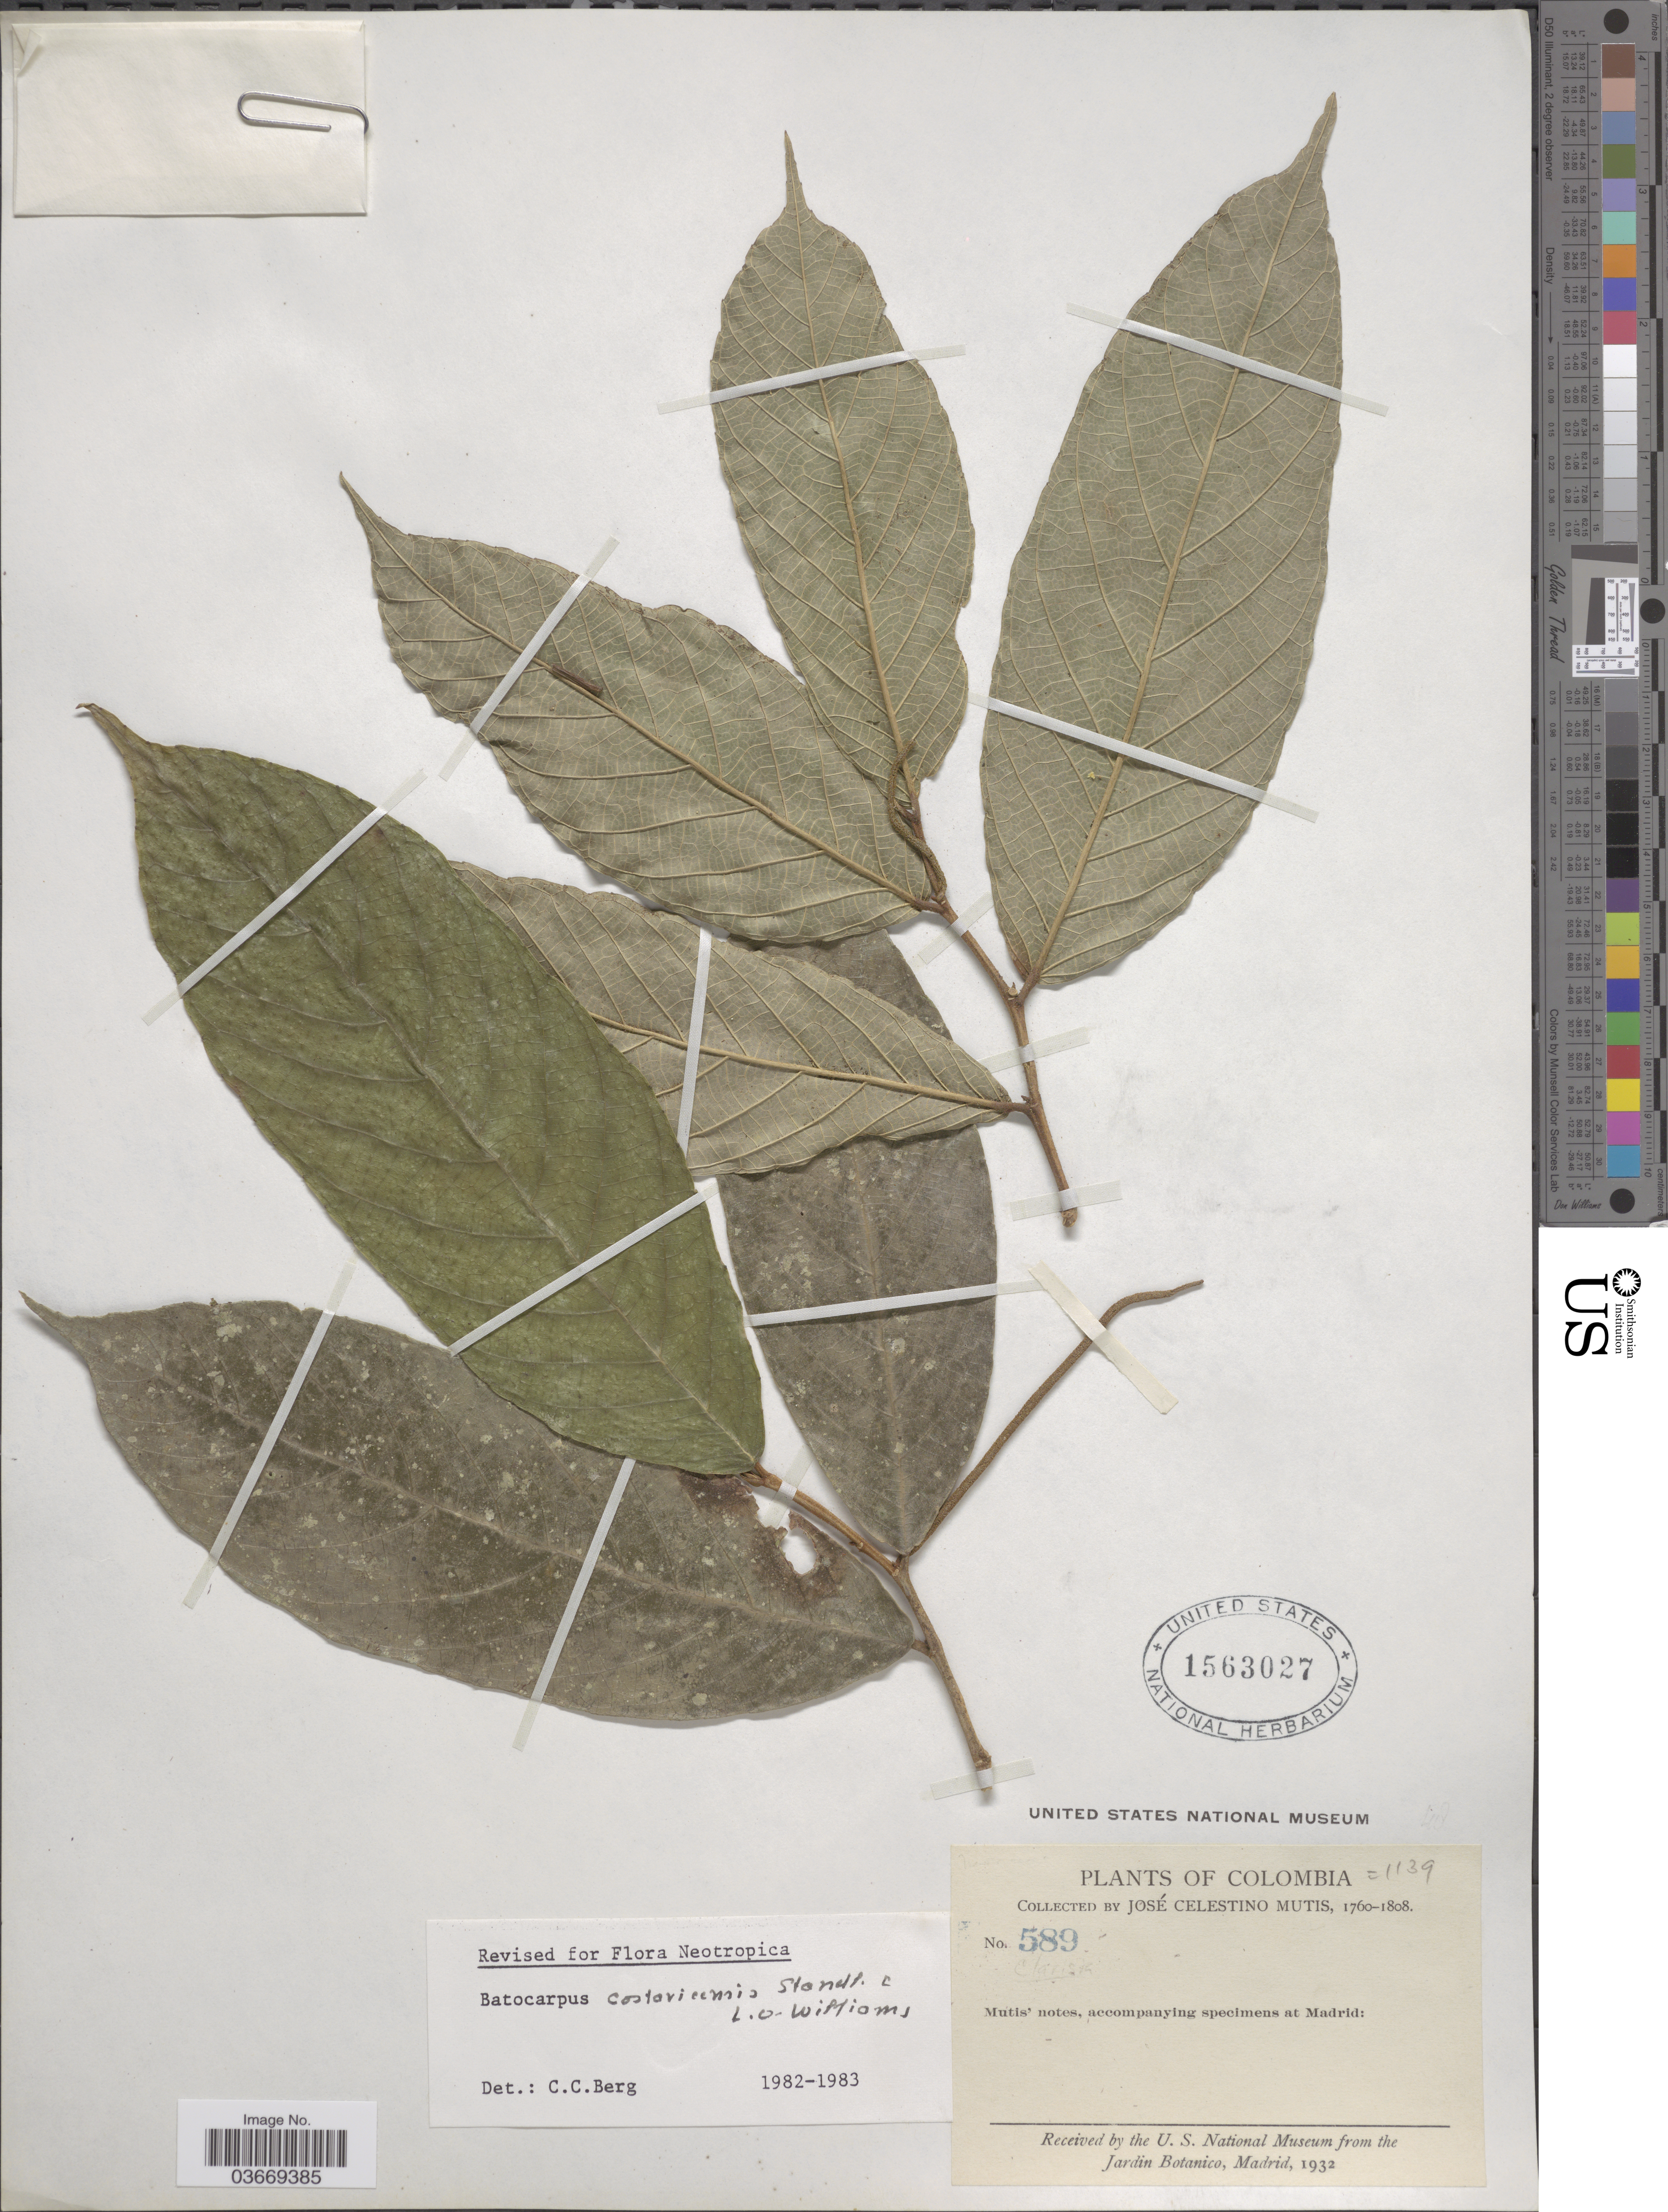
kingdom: Plantae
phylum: Tracheophyta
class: Magnoliopsida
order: Rosales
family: Moraceae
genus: Batocarpus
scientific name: Batocarpus amazonicus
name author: (Ducke) Fosberg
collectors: J. C. B. Mutis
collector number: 589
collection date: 1760/1808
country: Colombia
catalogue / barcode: US 1563027